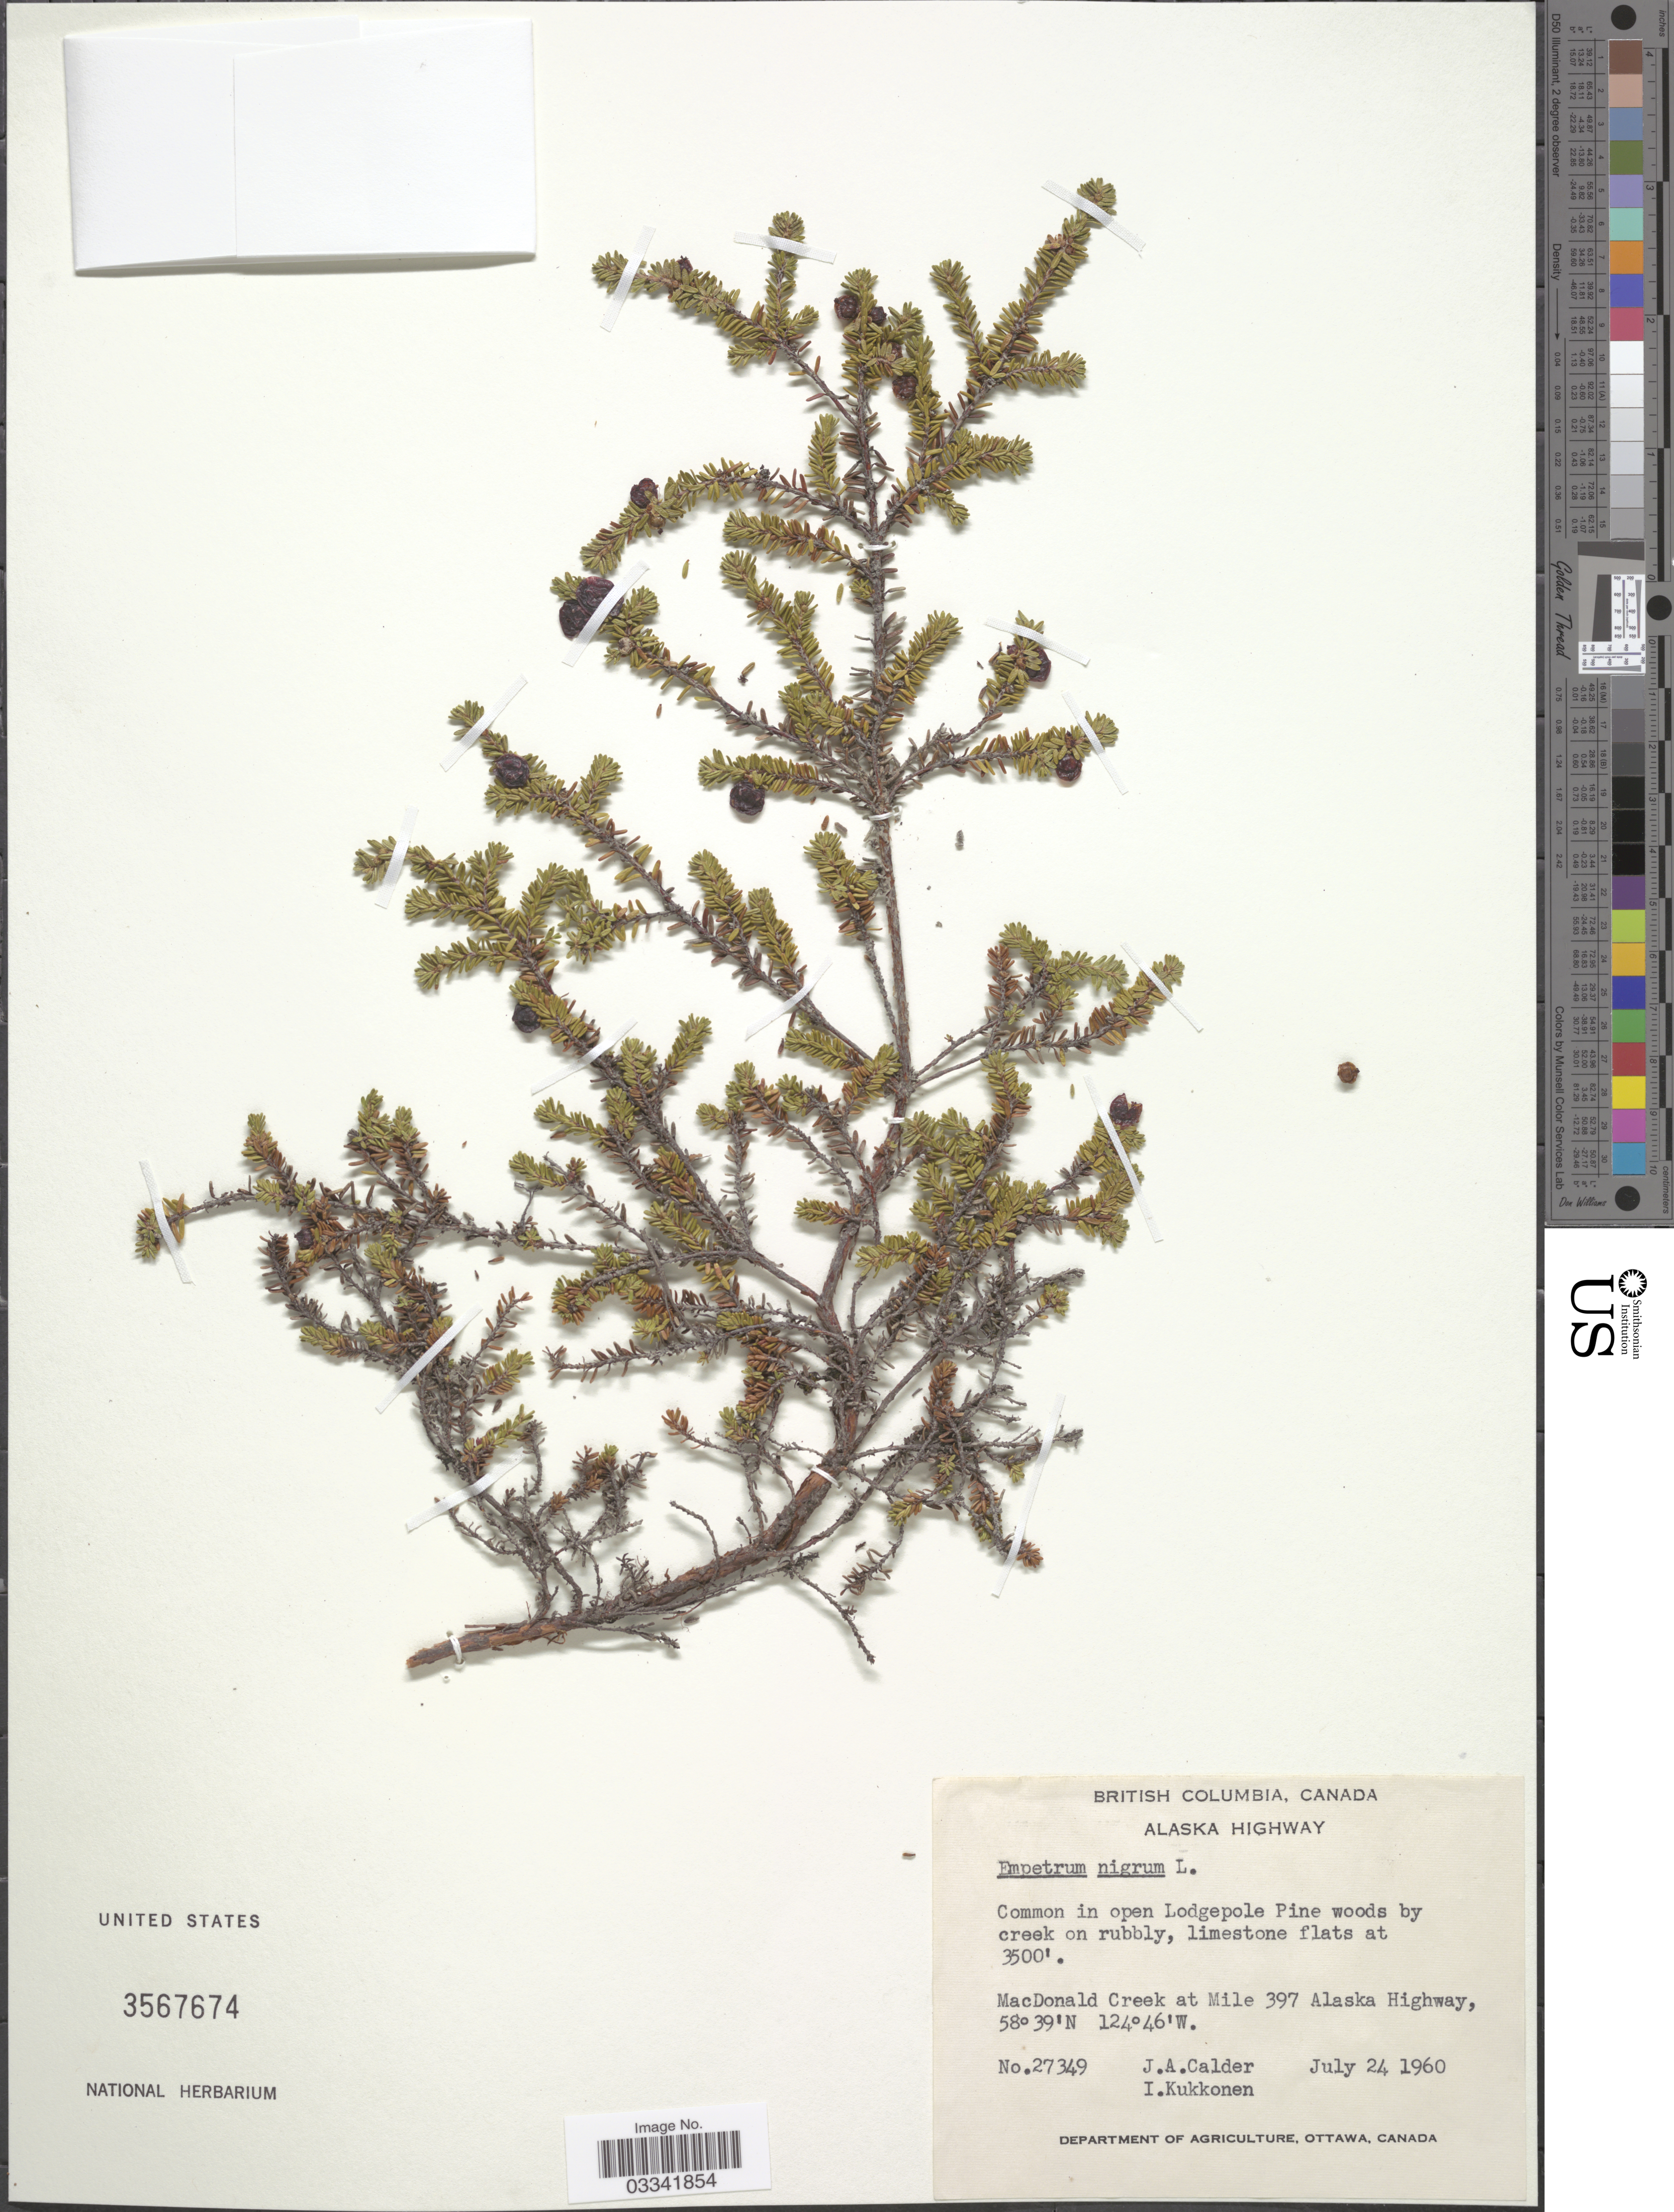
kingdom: Plantae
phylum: Tracheophyta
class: Magnoliopsida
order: Ericales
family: Ericaceae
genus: Empetrum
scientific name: Empetrum nigrum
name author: L.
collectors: J. A. Calder & I. Kukkonen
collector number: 27349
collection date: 1960-07-24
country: Canada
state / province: British Columbia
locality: Alaska Highway, Macdonald Creek at Mile 397 Alaska Highway.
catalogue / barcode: US 3567674